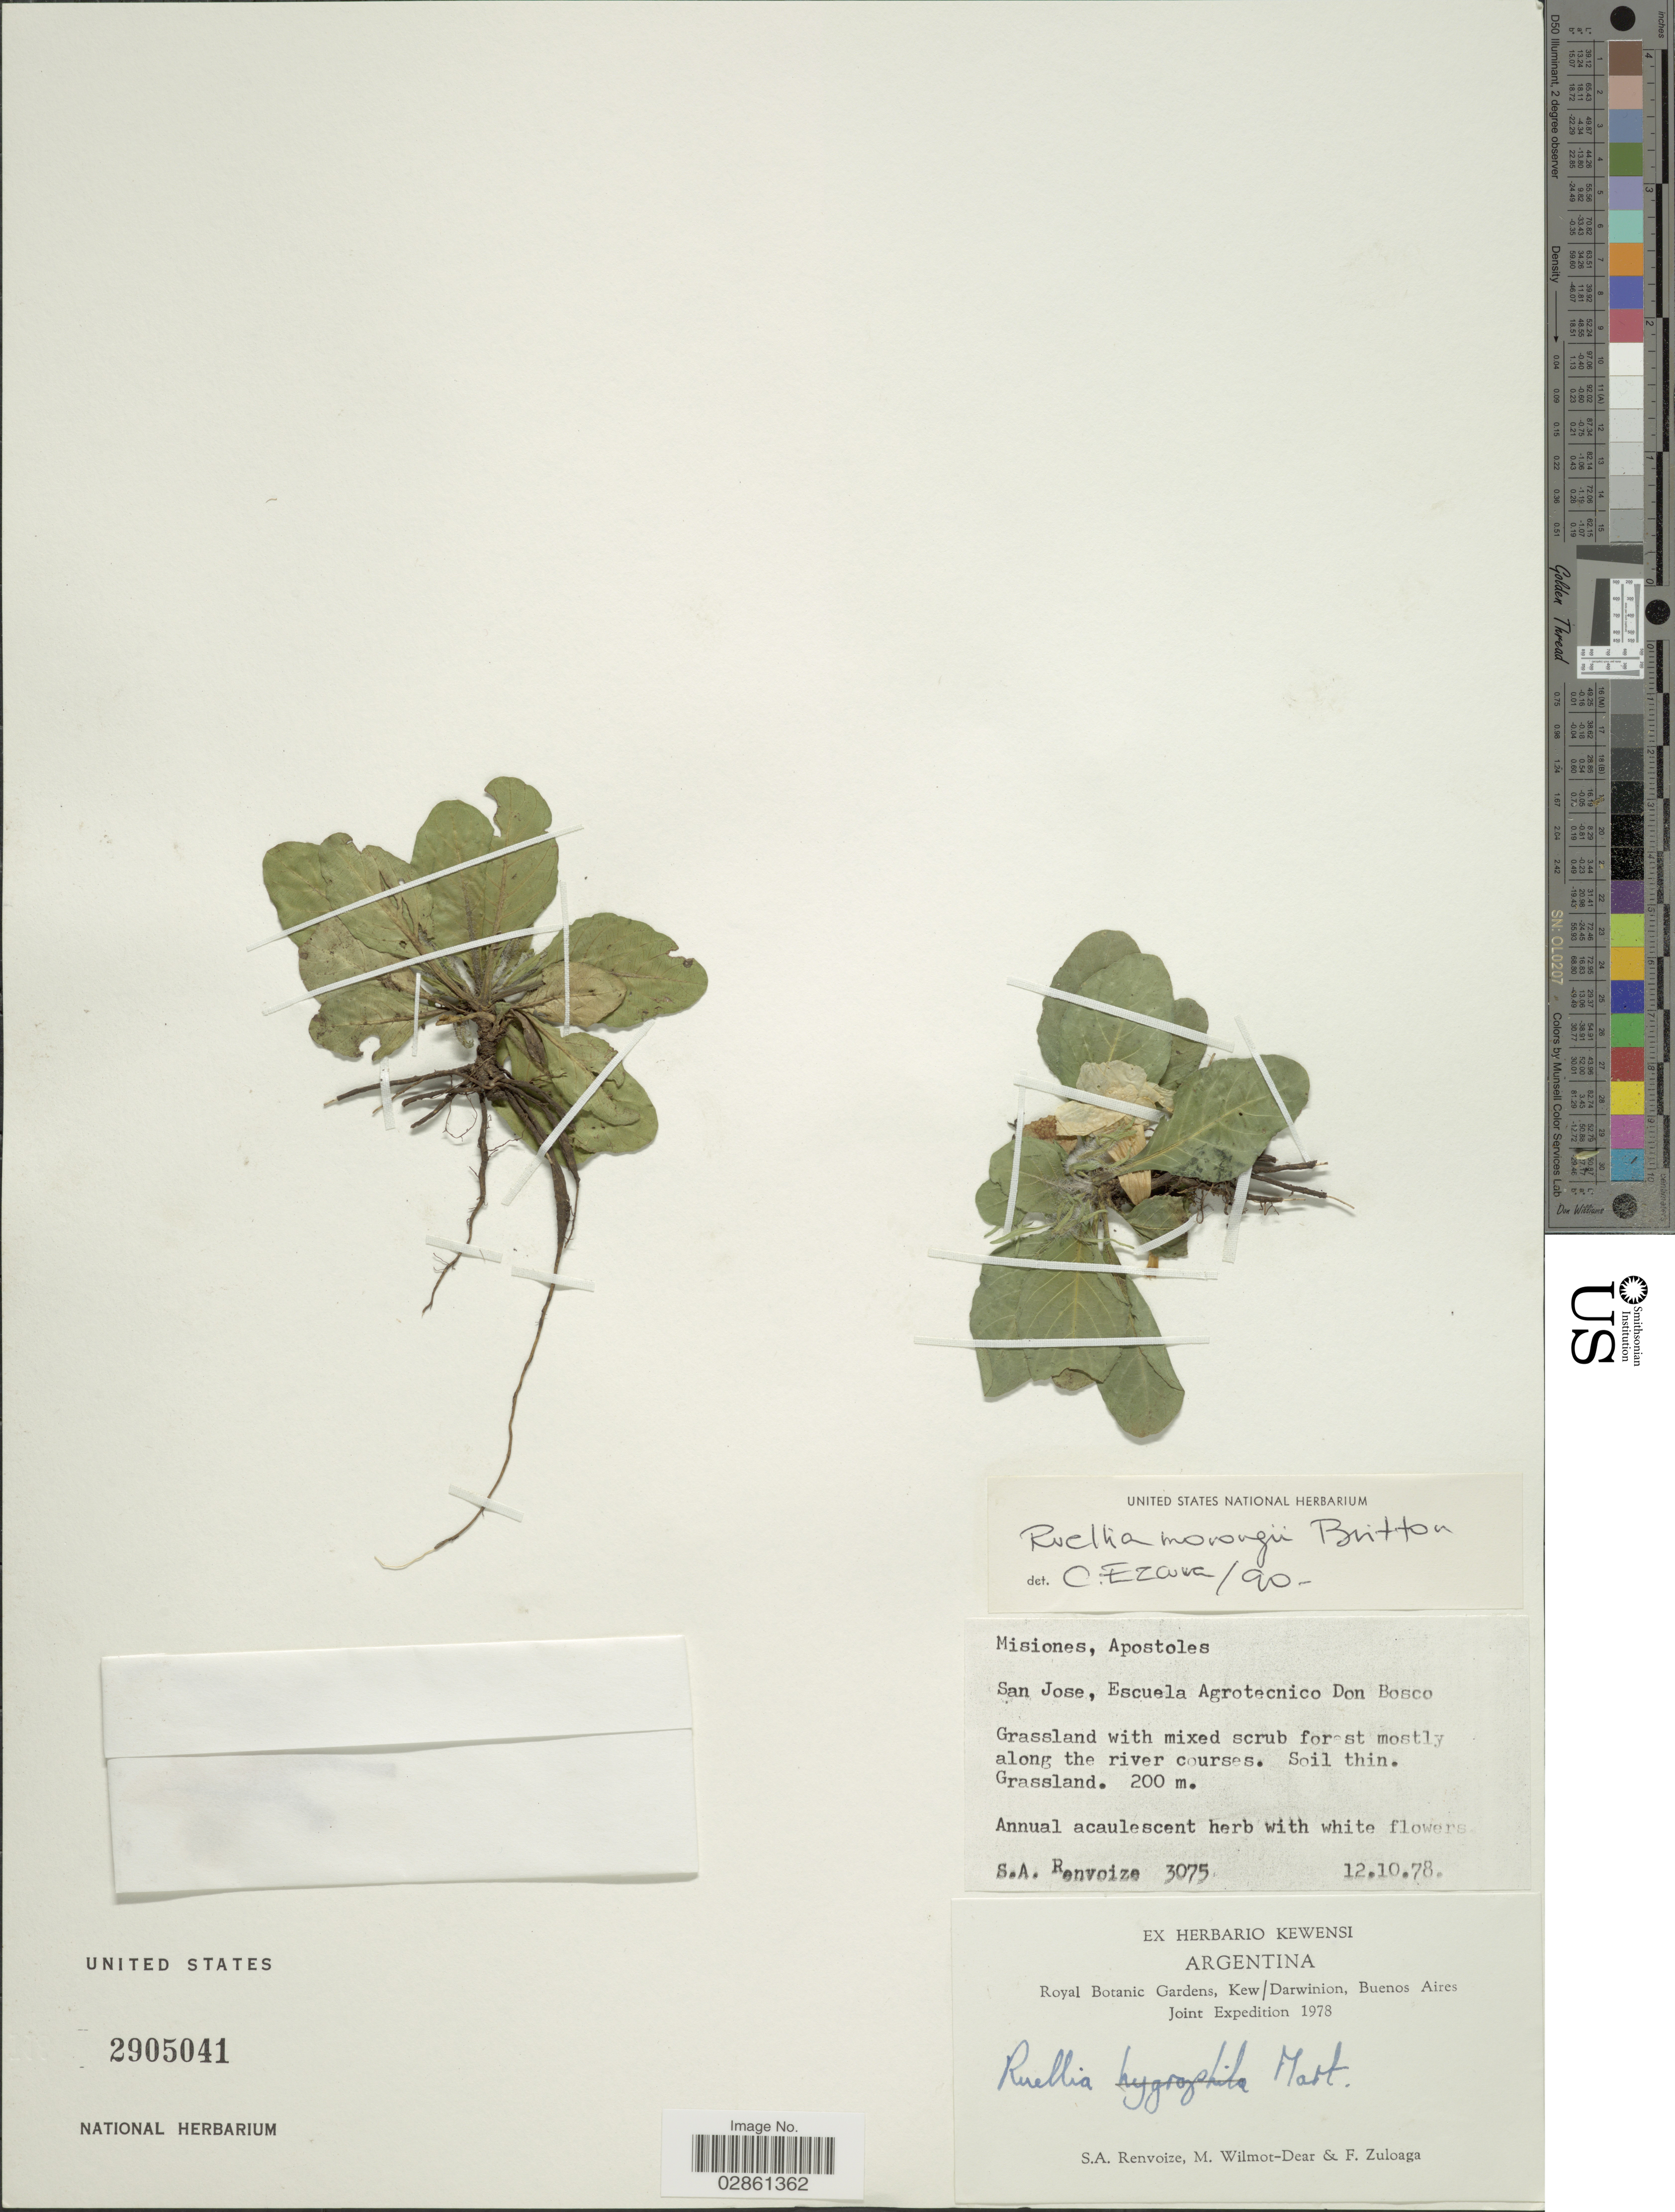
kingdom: Plantae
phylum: Tracheophyta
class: Magnoliopsida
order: Lamiales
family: Acanthaceae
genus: Ruellia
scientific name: Ruellia morongii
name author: Britton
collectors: S. A. Renvoize, M. Wilmot-Dear & F. Zuloaga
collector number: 3075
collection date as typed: Transcribed d/m/y: 12/10/78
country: Argentina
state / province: Misiones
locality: Apostoles. San Jose, Escuela Agrotecnico Don Bosco.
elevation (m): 200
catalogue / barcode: US 2905041